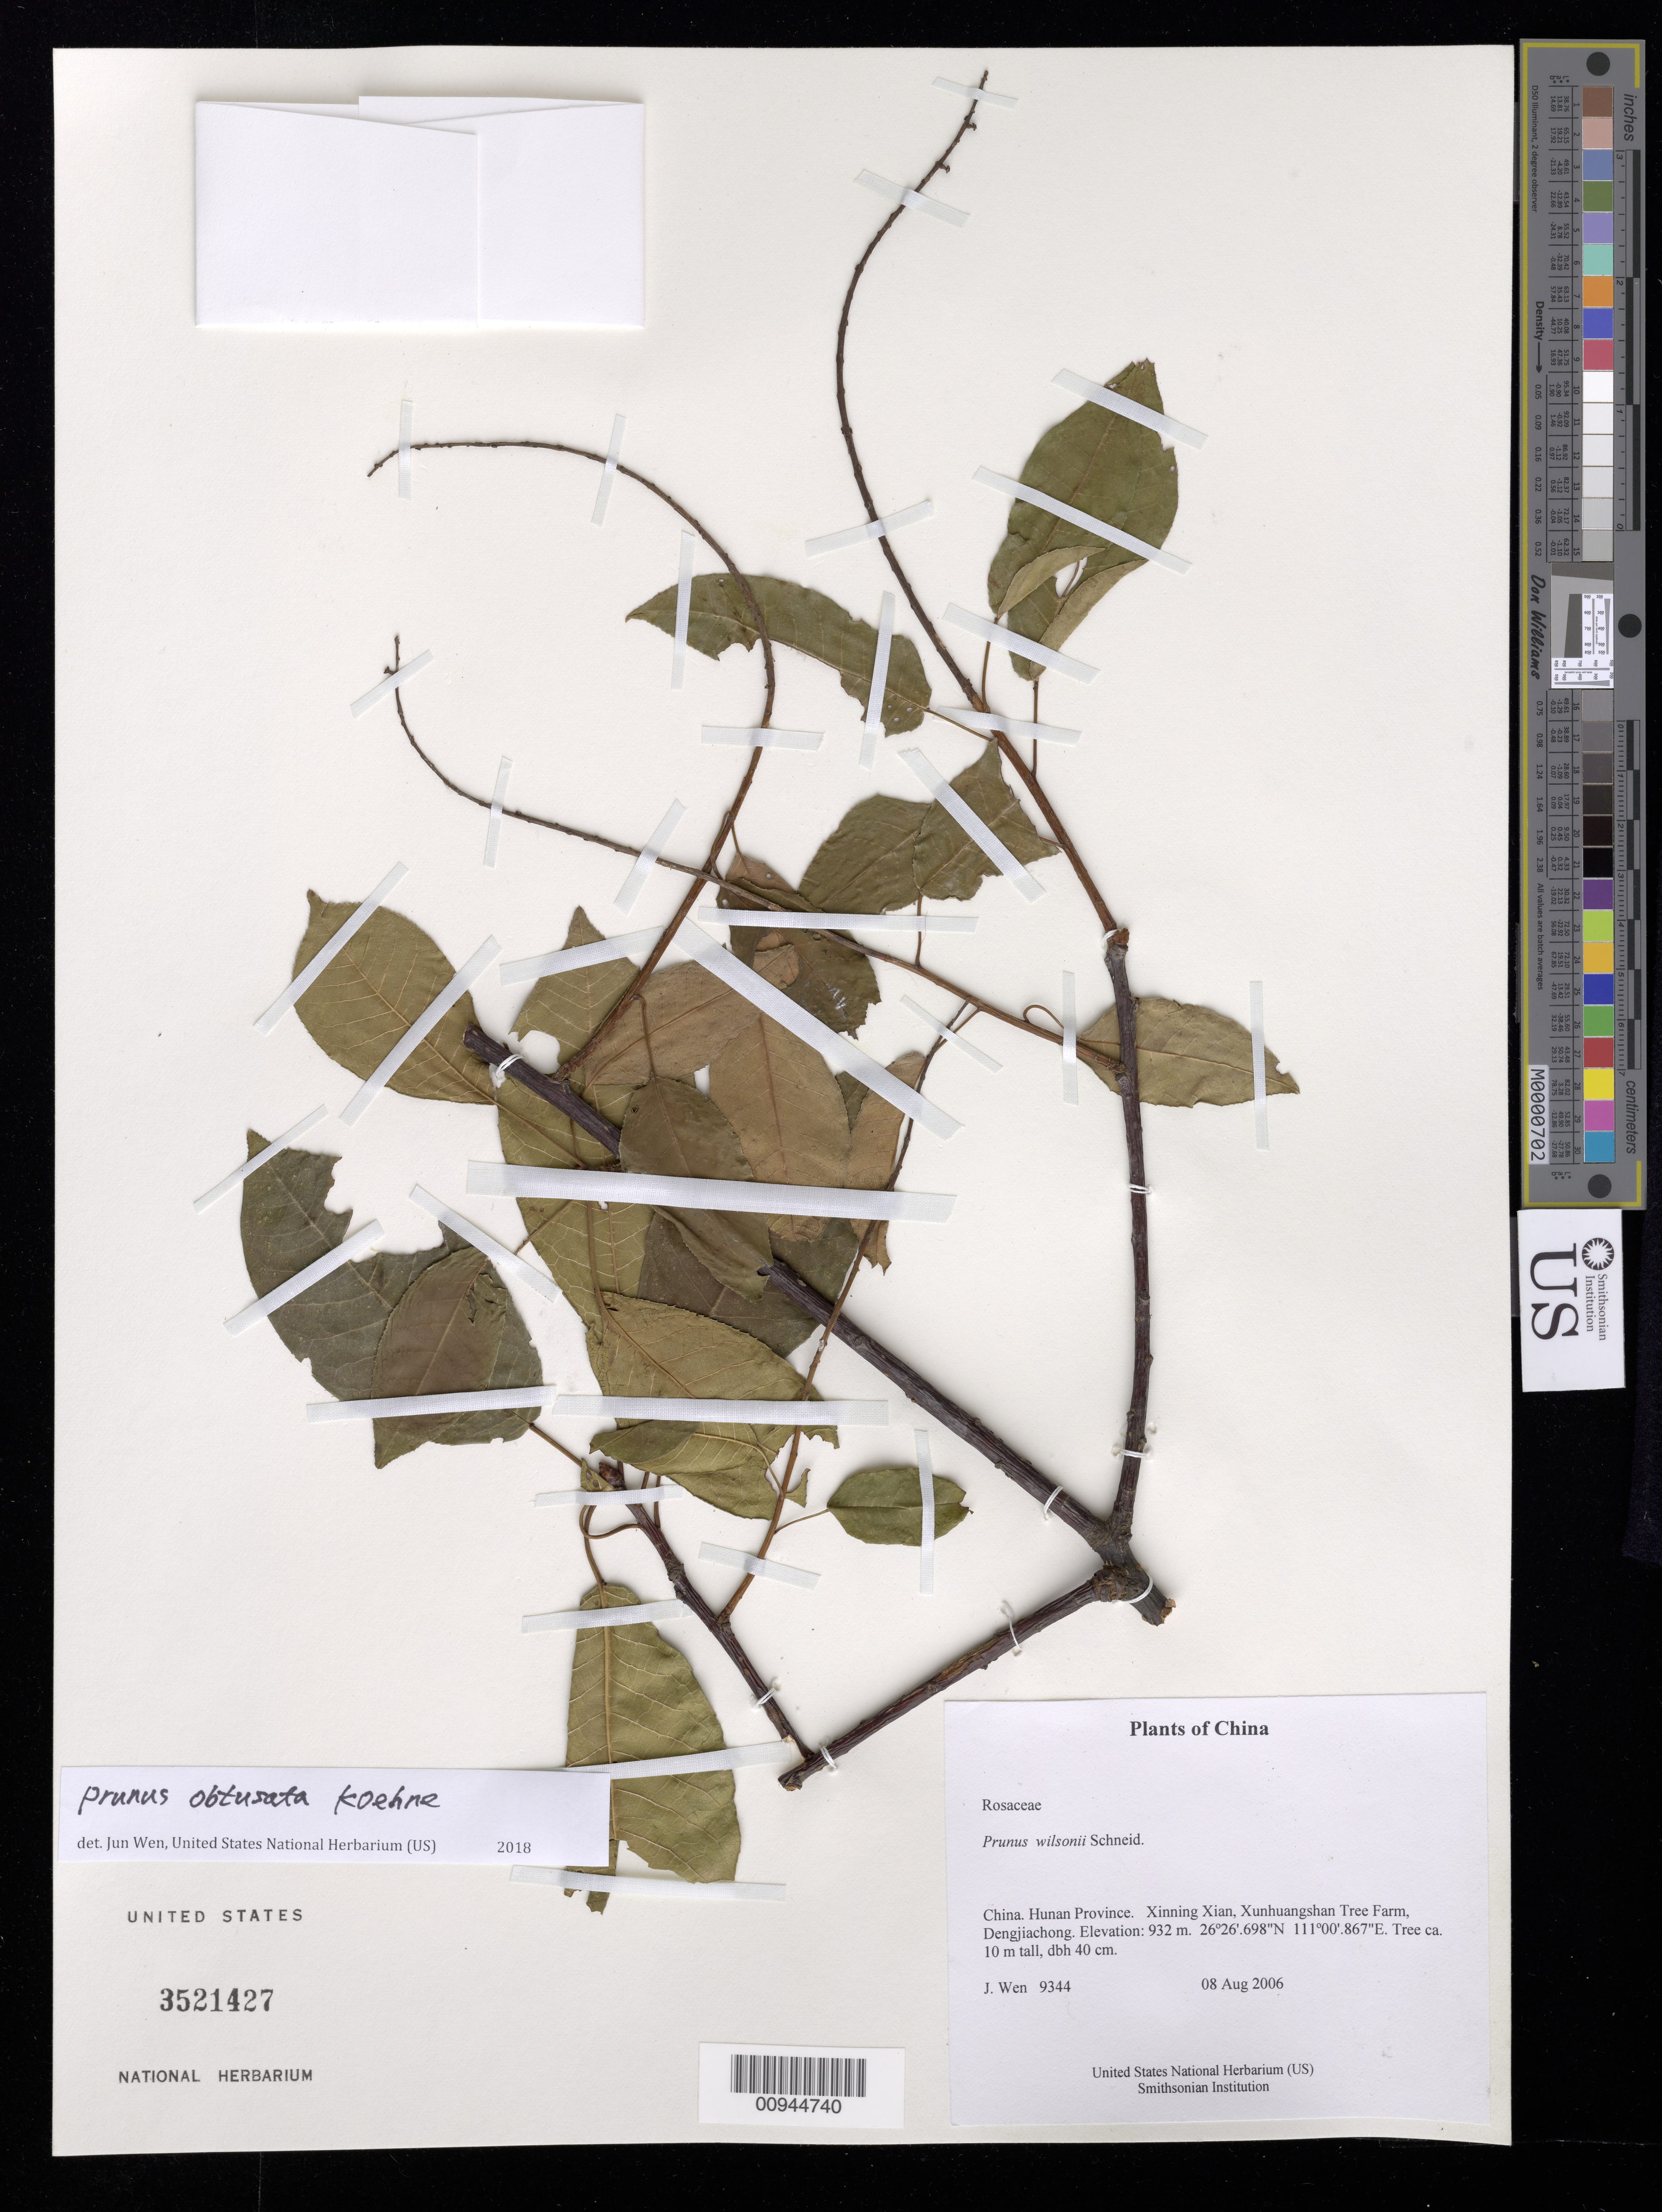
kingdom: Plantae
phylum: Tracheophyta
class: Magnoliopsida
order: Rosales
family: Rosaceae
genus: Prunus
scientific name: Prunus obtusata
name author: Koehne in Sarg.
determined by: Wen, Jun, (BOT), Smithsonian Institution - National Museum of Natural History (UNITED STATES)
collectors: J. Wen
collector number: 9344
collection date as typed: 08 Aug 2006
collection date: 2006-08-08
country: China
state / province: Hunan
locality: Xinning Xian, Xunhuangshan Tree Farm, Dengjiachong.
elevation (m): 932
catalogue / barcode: US 3521427